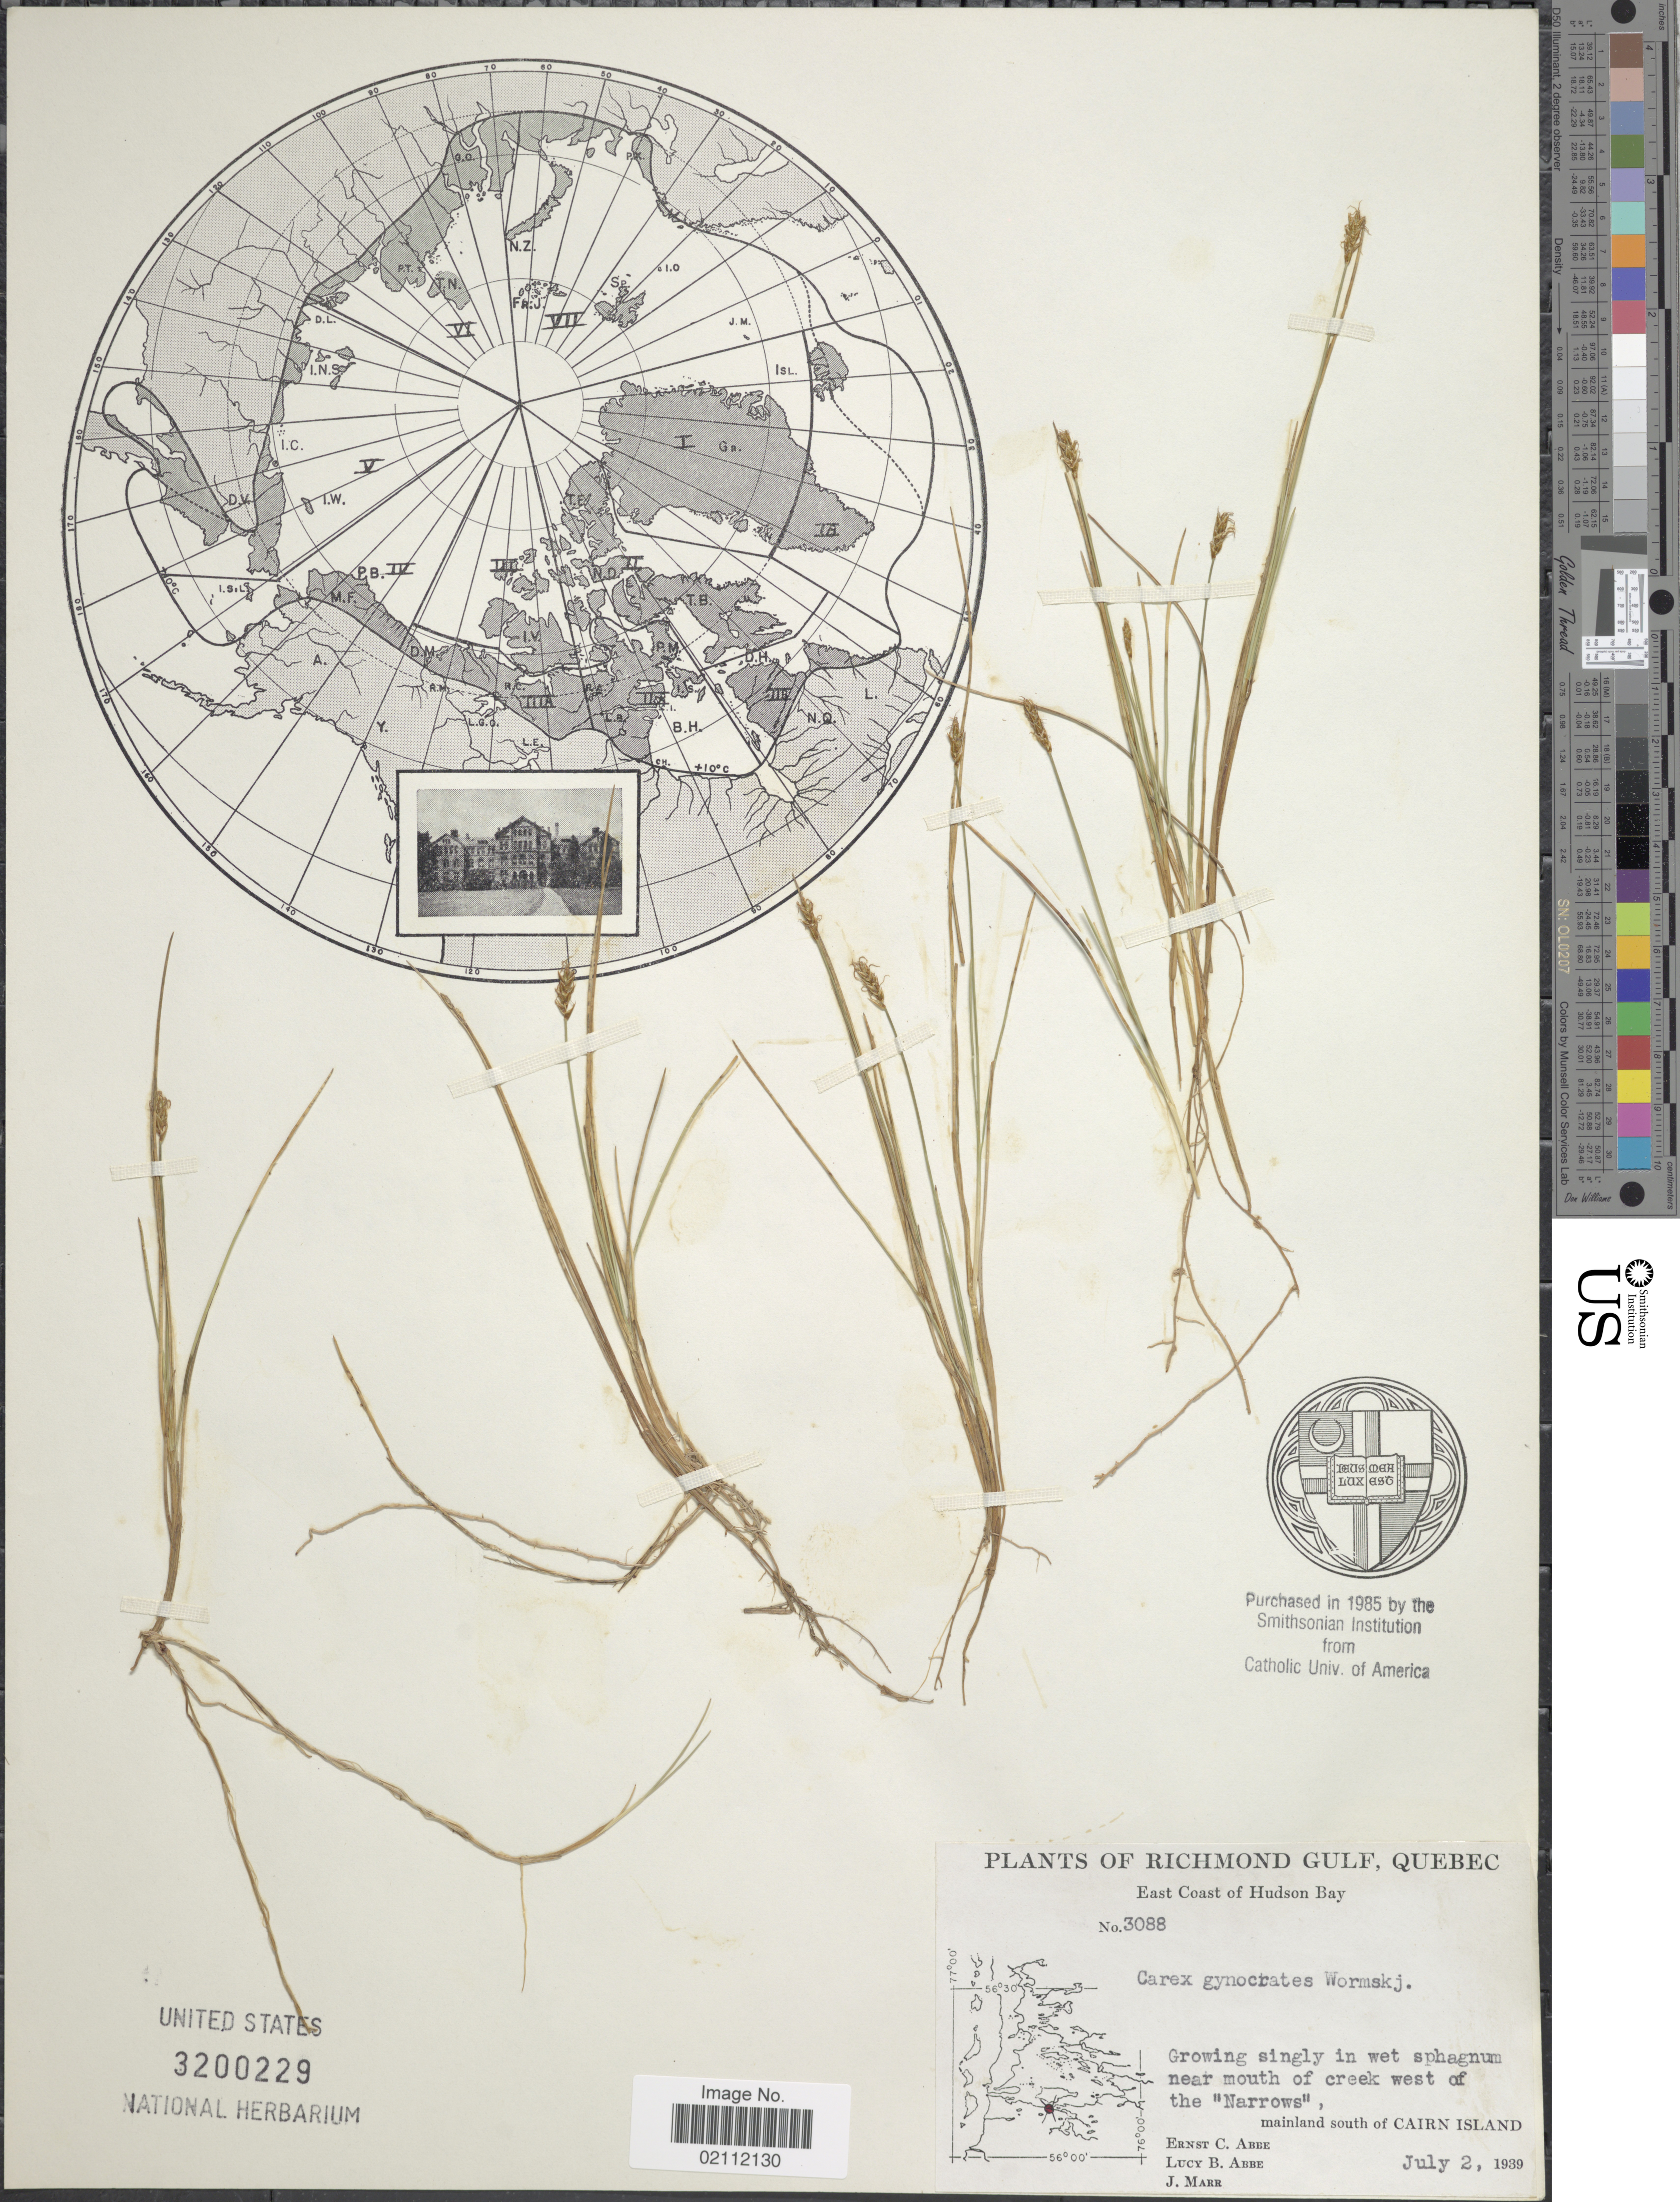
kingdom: Plantae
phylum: Tracheophyta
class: Liliopsida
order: Poales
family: Cyperaceae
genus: Carex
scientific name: Carex nardina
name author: (Hornem.) Fr.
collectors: E. C. Abbe, L. B. Abbe & J. Marr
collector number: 3088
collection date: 1939-07-02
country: Canada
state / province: Quebec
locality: Richmond Gulf, East Coast of Hudson Bay. near mouth of creek west the "Narrows", mainland south of Cairn Island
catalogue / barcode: US 3200229